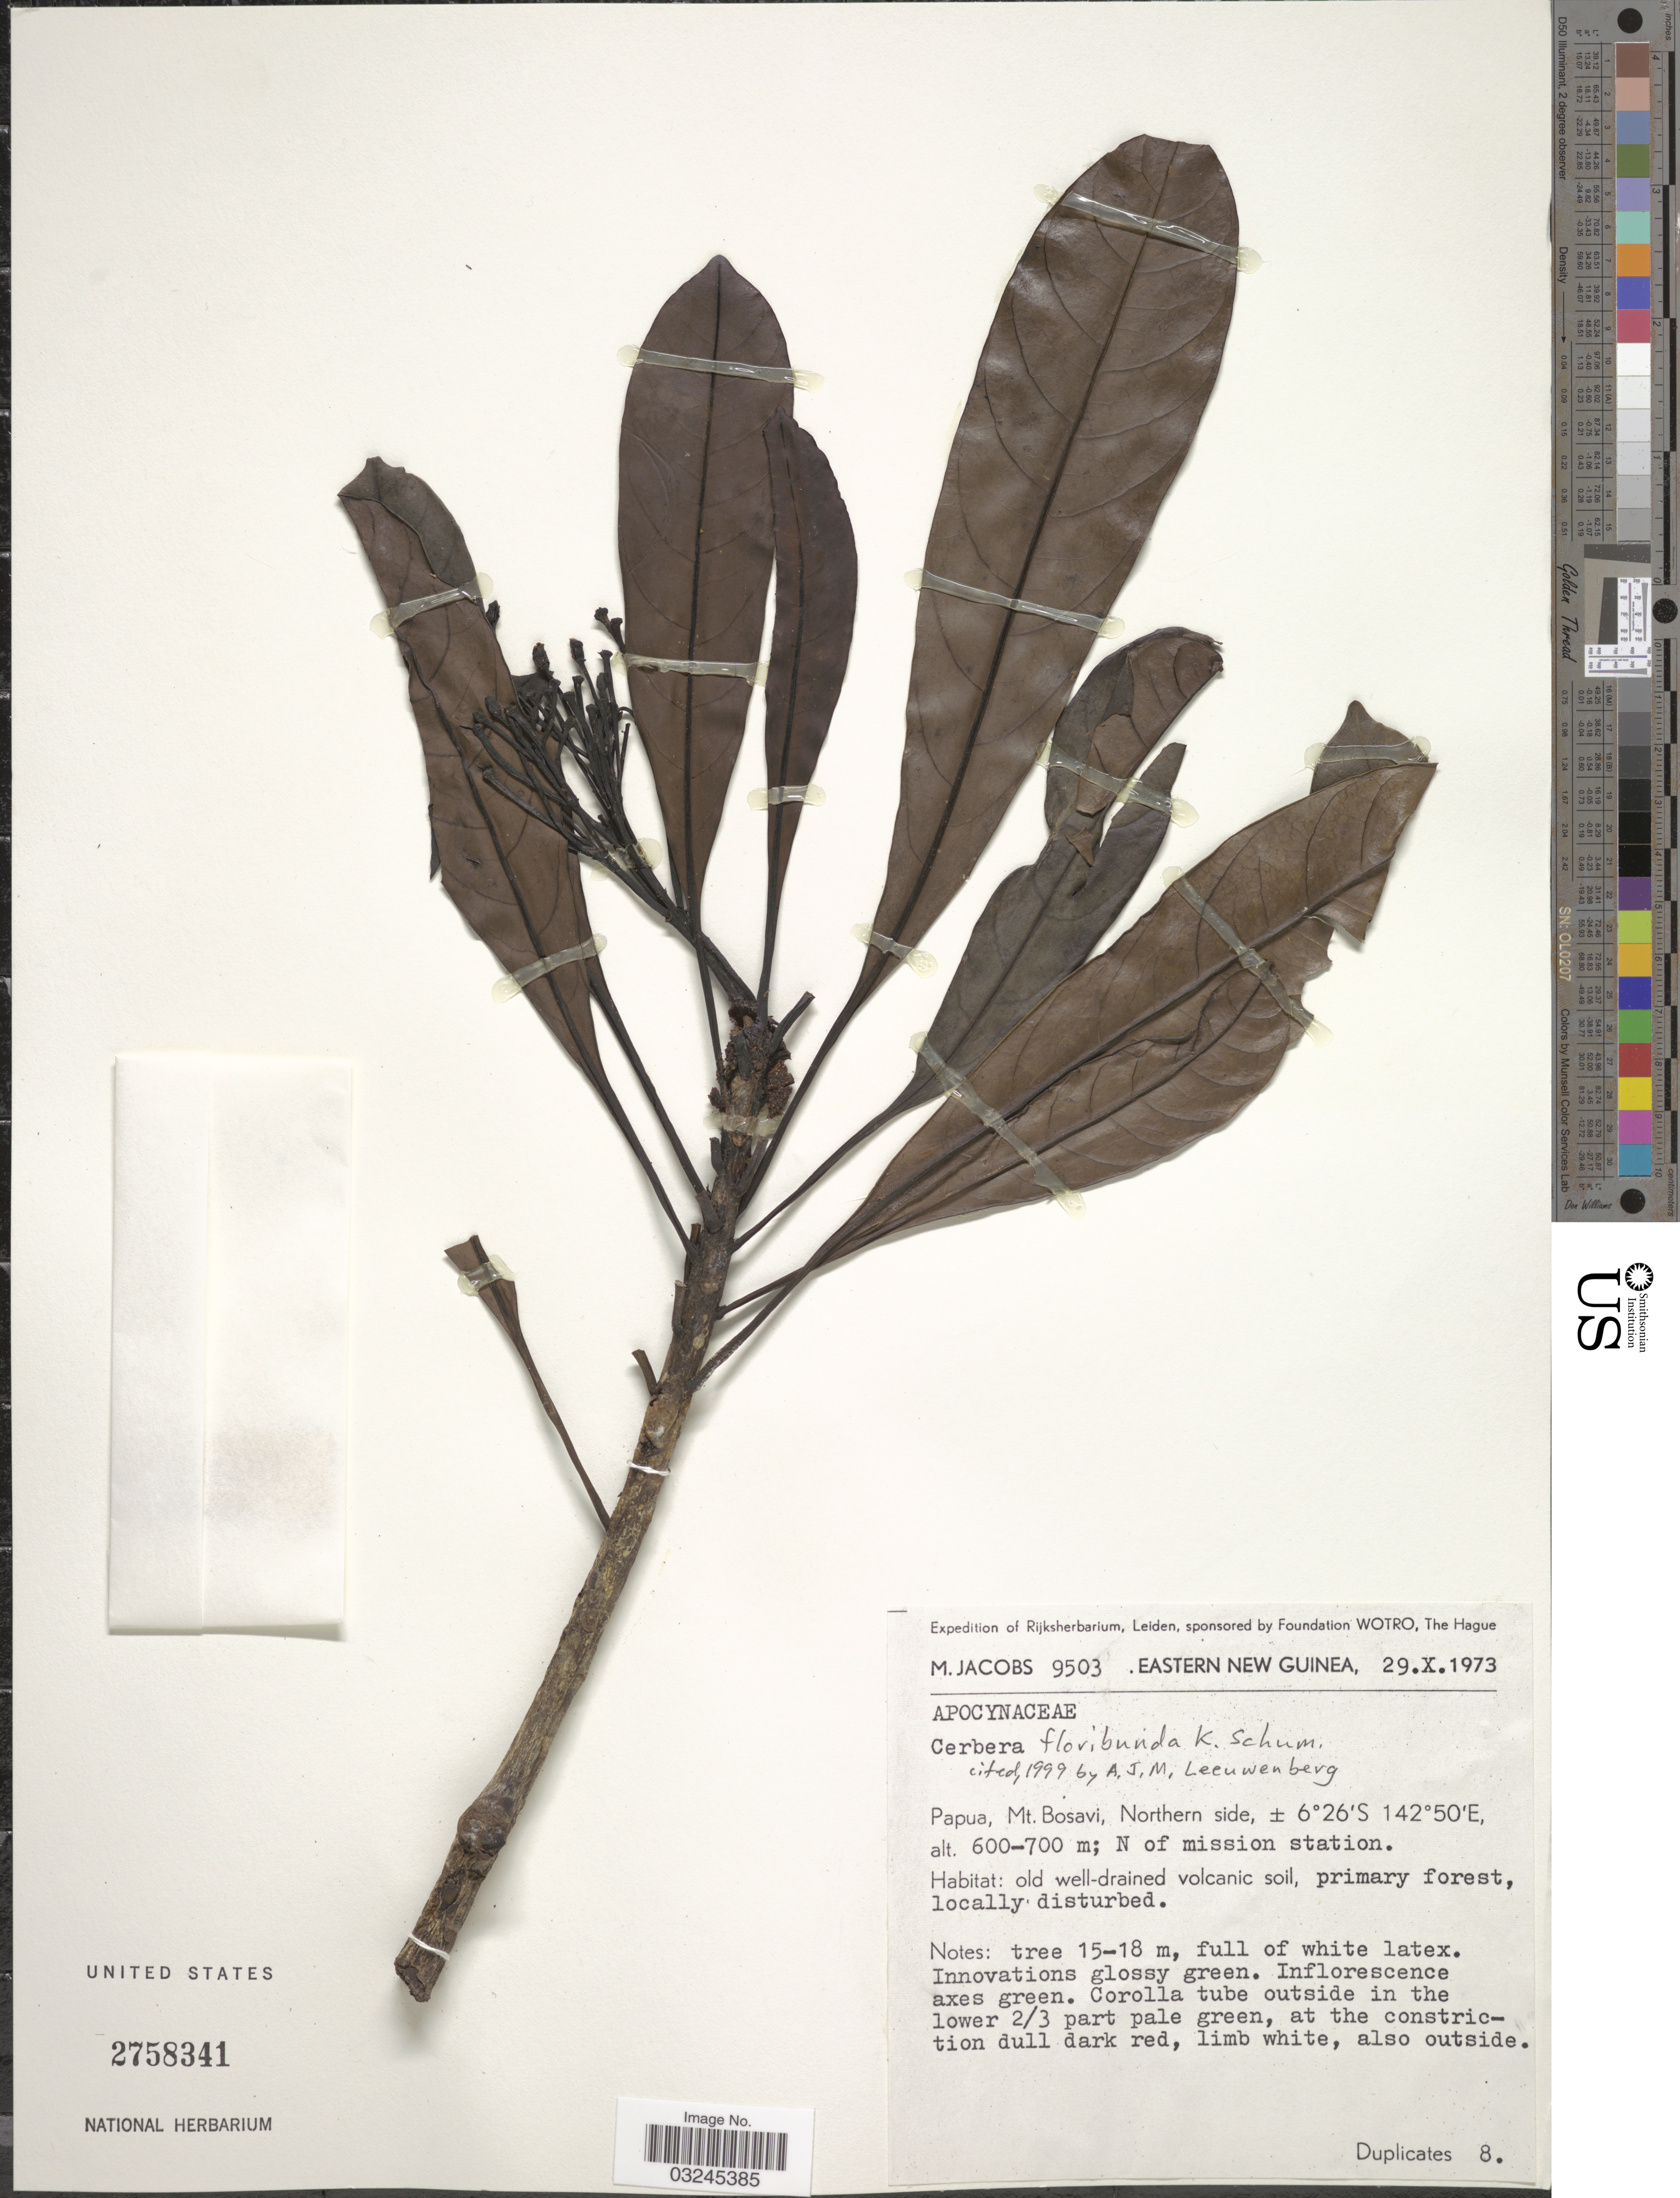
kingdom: Plantae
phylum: Tracheophyta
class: Magnoliopsida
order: Gentianales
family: Apocynaceae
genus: Cerbera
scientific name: Cerbera floribunda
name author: K. Schum.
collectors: M. Jacobs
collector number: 9503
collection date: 1973-10-29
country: Papua New Guinea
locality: Eastern New Guinea. Papua, Mt. Bosavi, Northern side. N of mission station.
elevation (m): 600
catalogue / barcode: US 2758341